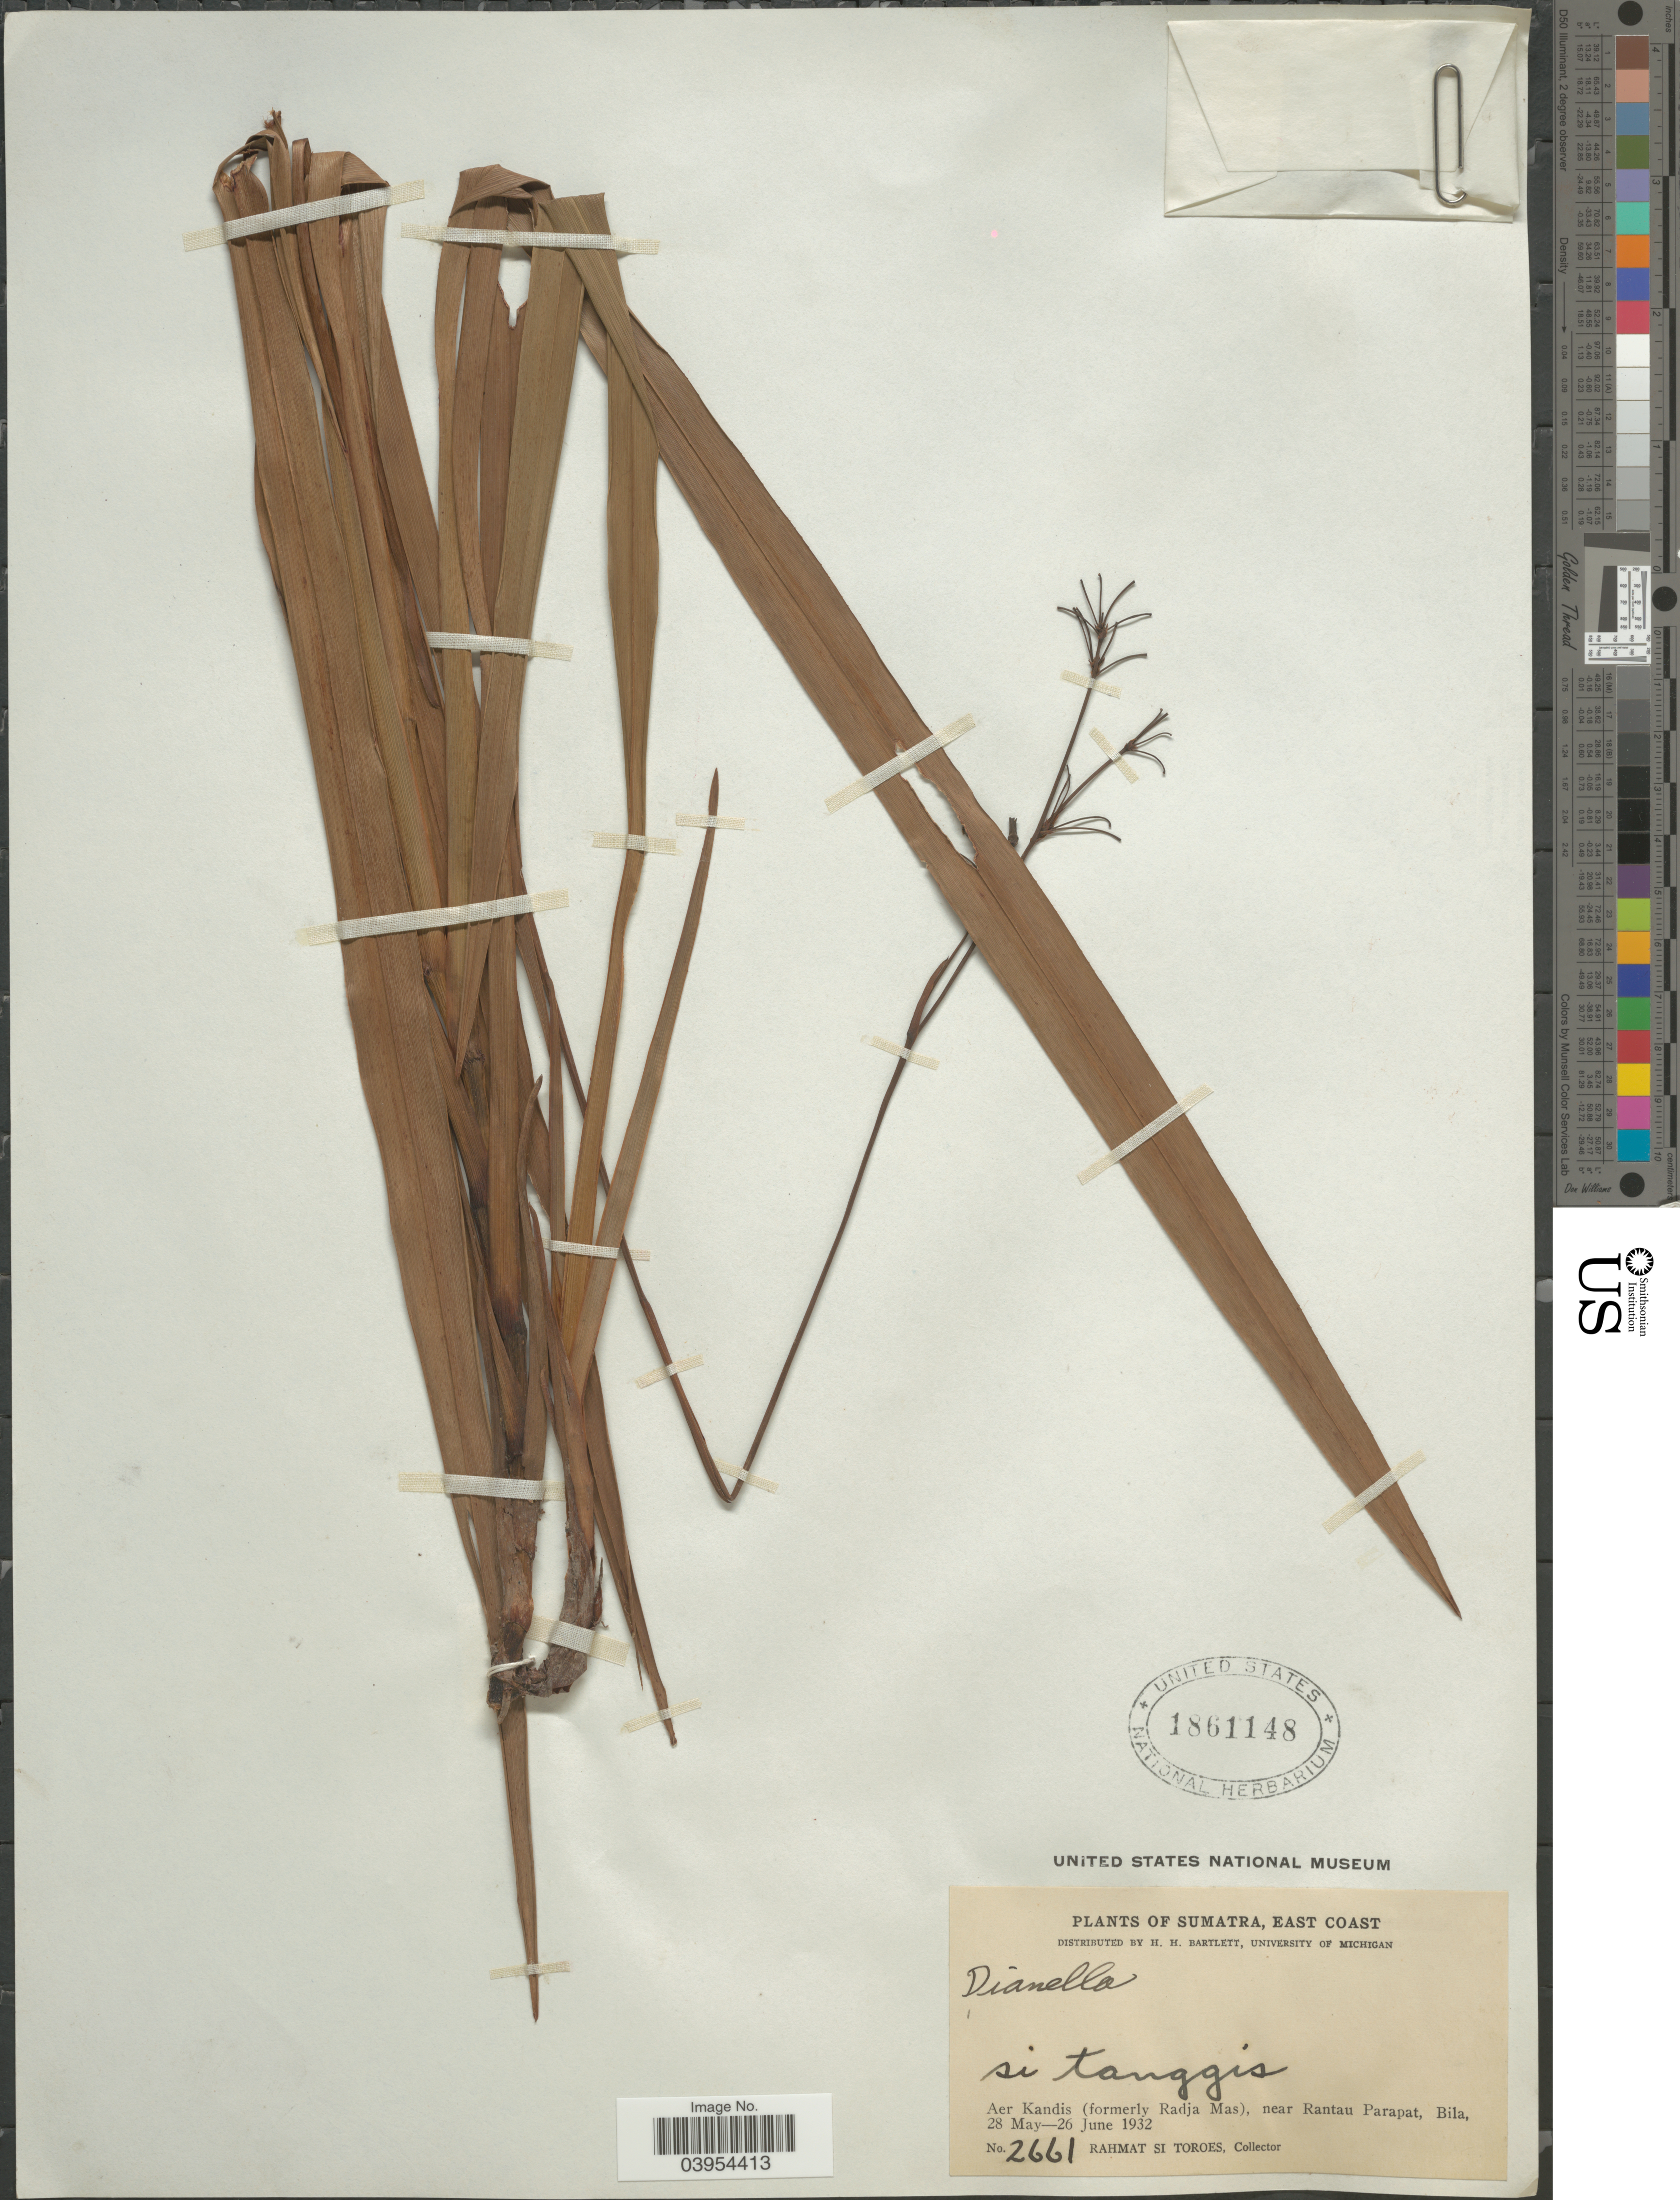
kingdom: Plantae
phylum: Tracheophyta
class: Liliopsida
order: Asparagales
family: Asphodelaceae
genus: Dianella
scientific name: Dianella ensifolia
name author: (L.) DC.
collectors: Rahmat Si Boeea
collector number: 2661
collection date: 1932-05-28/1932-06-26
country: Indonesia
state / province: Sumatra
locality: East Coast. Aer Kandis (formerly Radja Mas), near Rantau Parapat, Bila.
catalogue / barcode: US 1861148